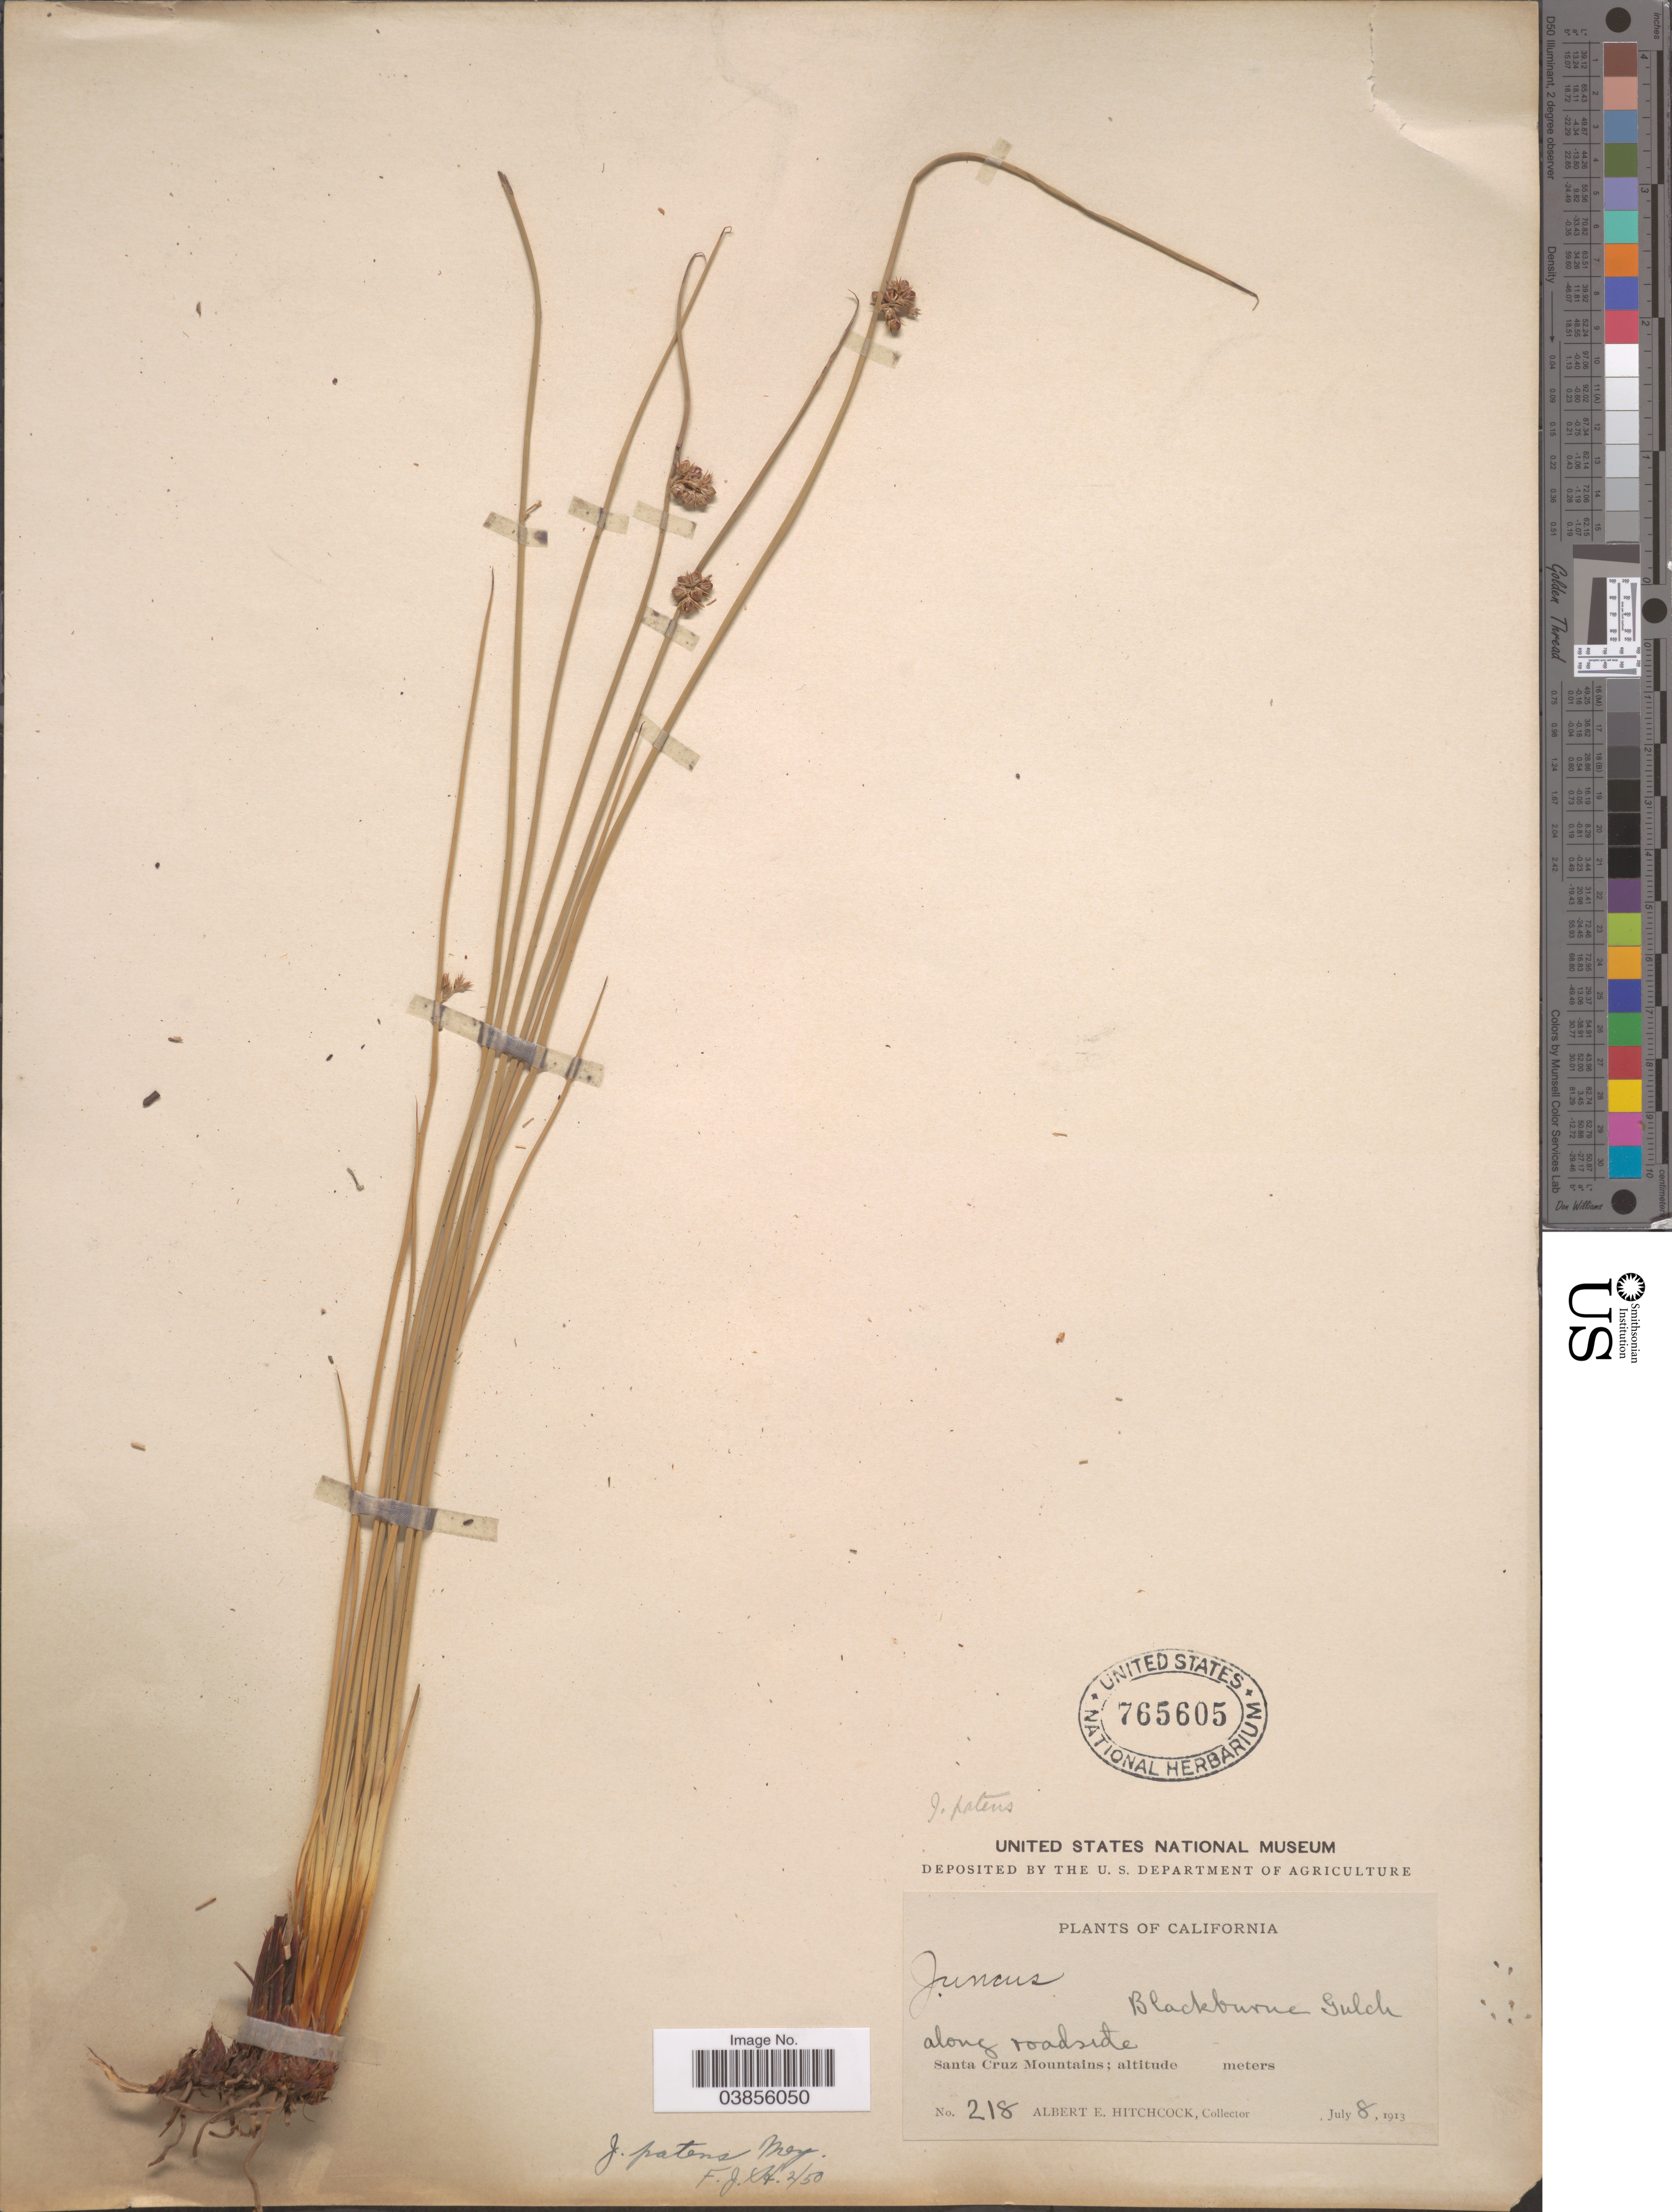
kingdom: Plantae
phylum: Tracheophyta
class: Liliopsida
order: Poales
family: Juncaceae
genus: Juncus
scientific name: Juncus parryi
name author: Engelm.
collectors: A. Hitchcock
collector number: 218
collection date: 1913-07-08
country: United States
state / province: California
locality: Blackburne Gulch. Along roadside. Santa Cruz Mountains.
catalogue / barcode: US 765605